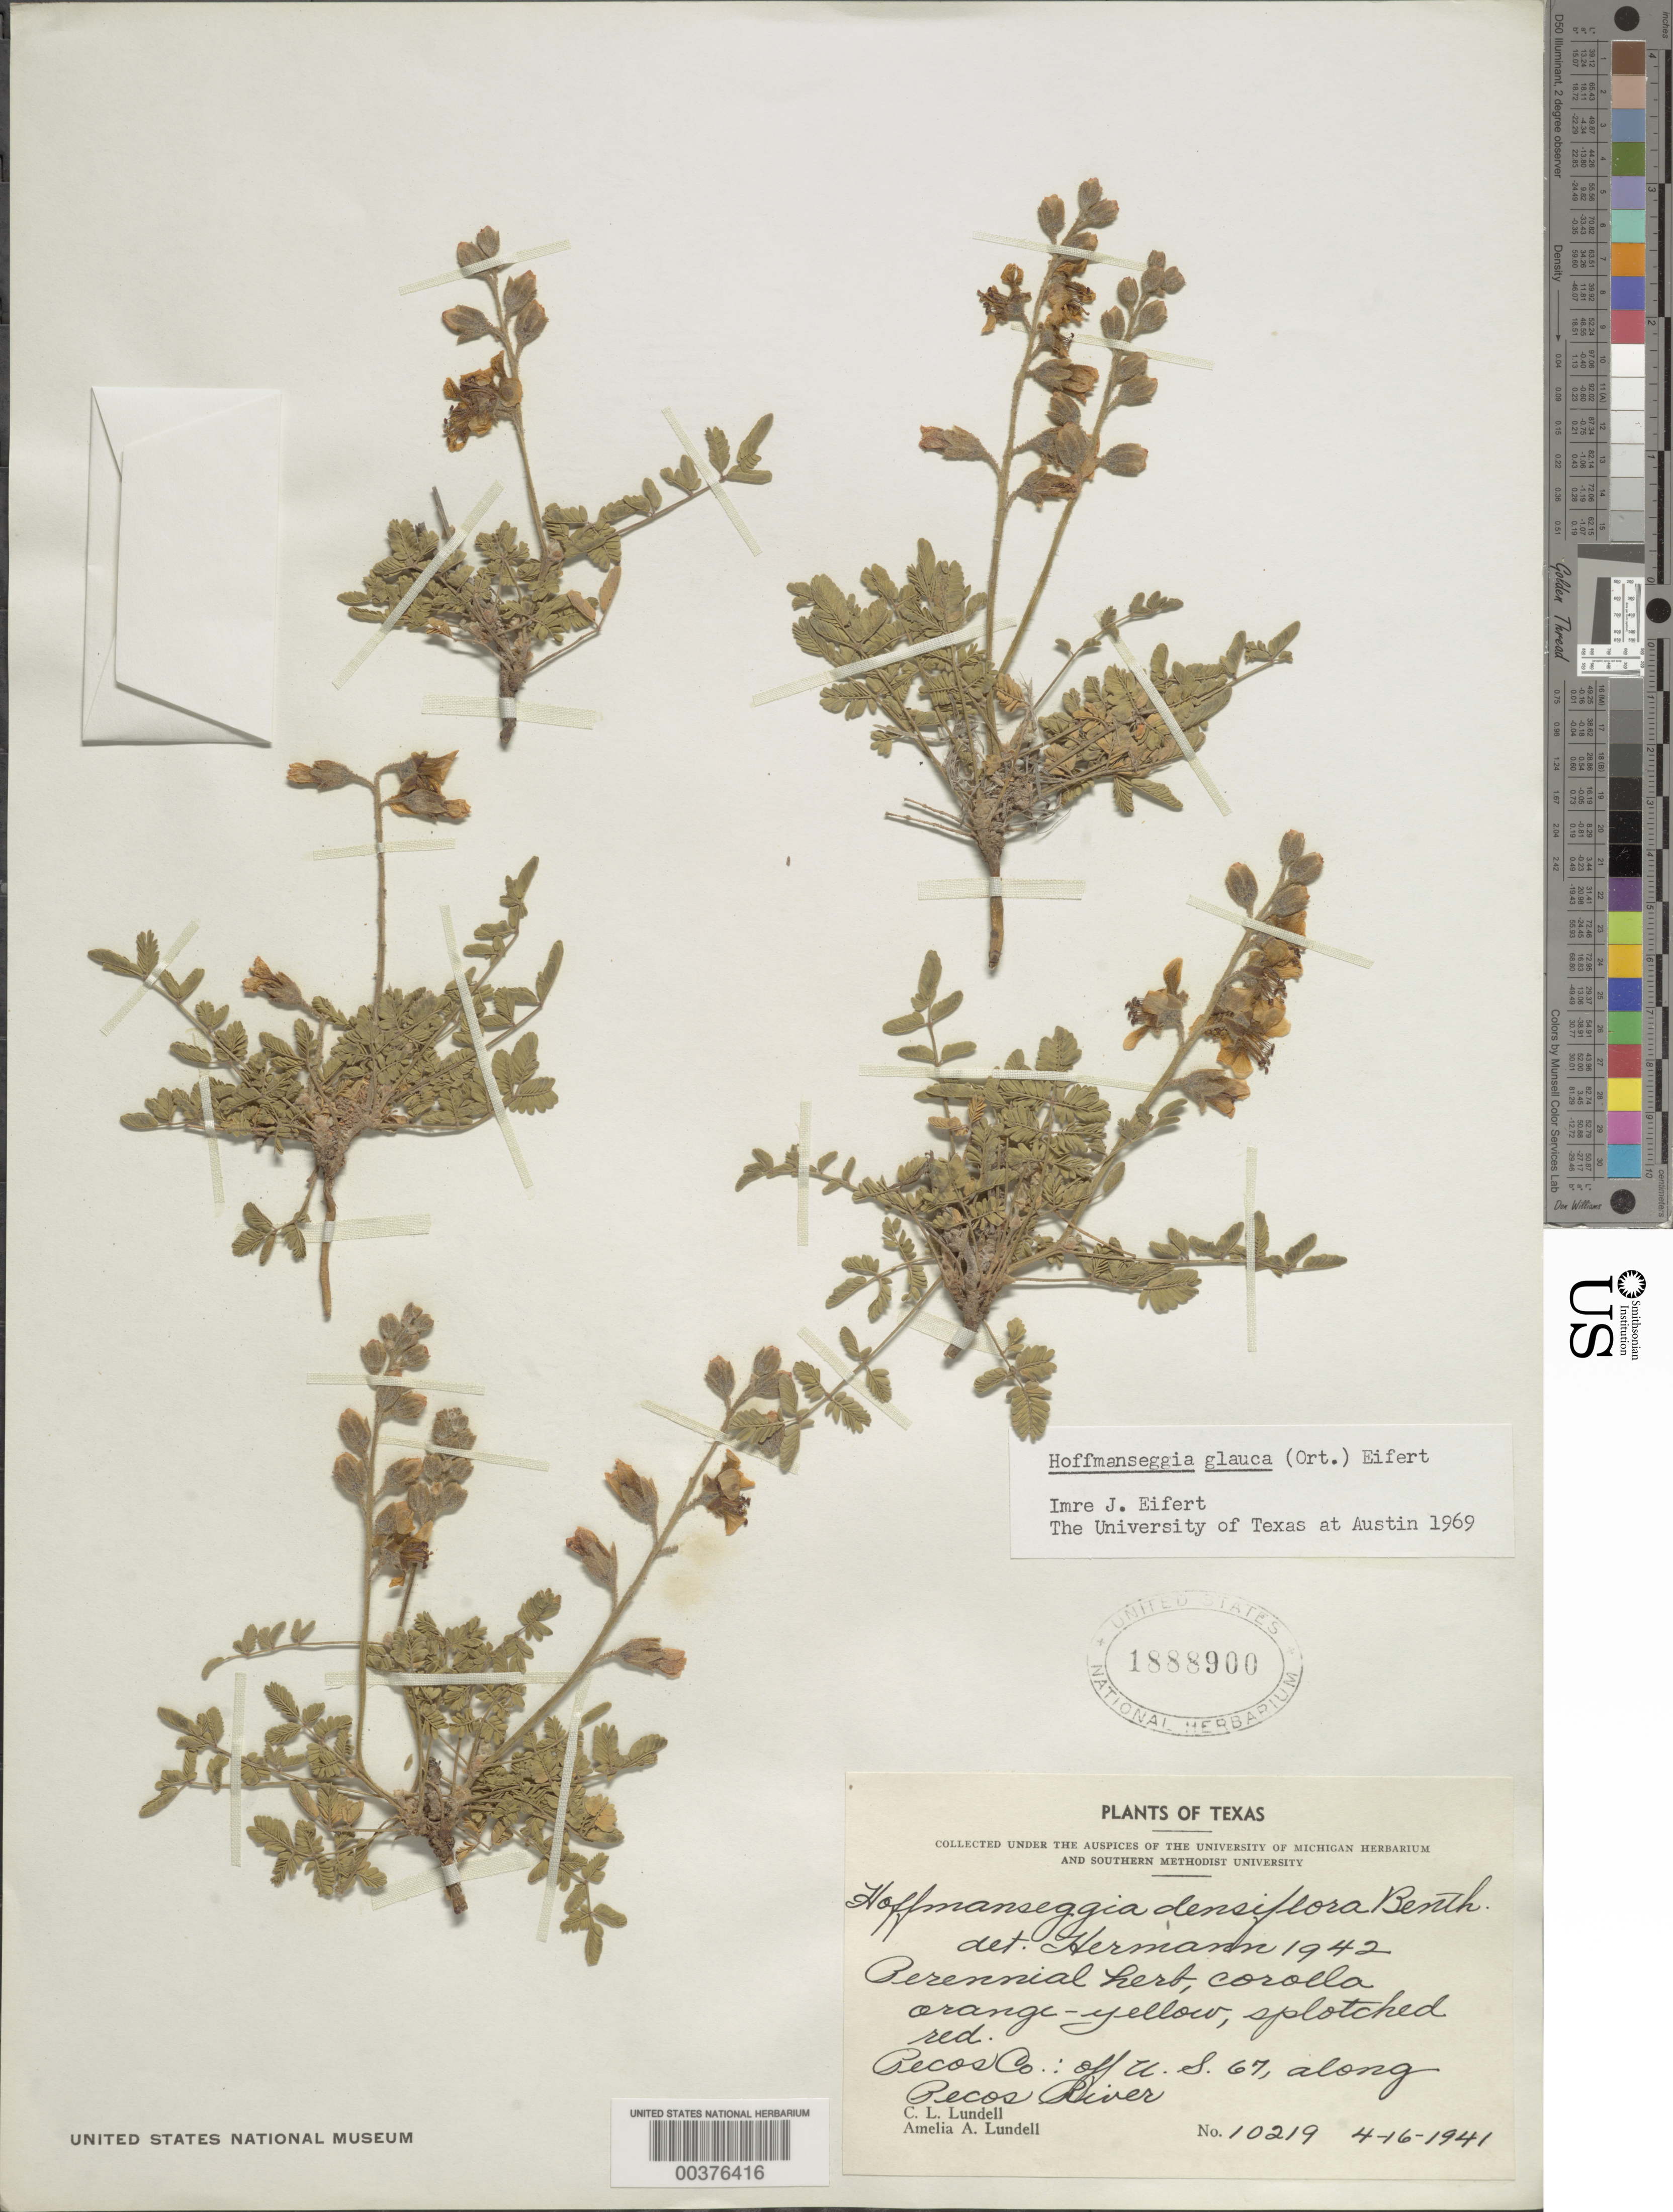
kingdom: Plantae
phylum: Tracheophyta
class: Magnoliopsida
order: Fabales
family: Fabaceae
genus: Hoffmannseggia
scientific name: Hoffmannseggia glauca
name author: (Ortega) Eifert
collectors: C. L. Lundell & A. A. Lundell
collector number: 10219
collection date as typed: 16 Apr 1941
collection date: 1941-04-16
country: United States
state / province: Texas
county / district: Pecos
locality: Off u.s. 67, along pecos river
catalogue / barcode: US 1888900